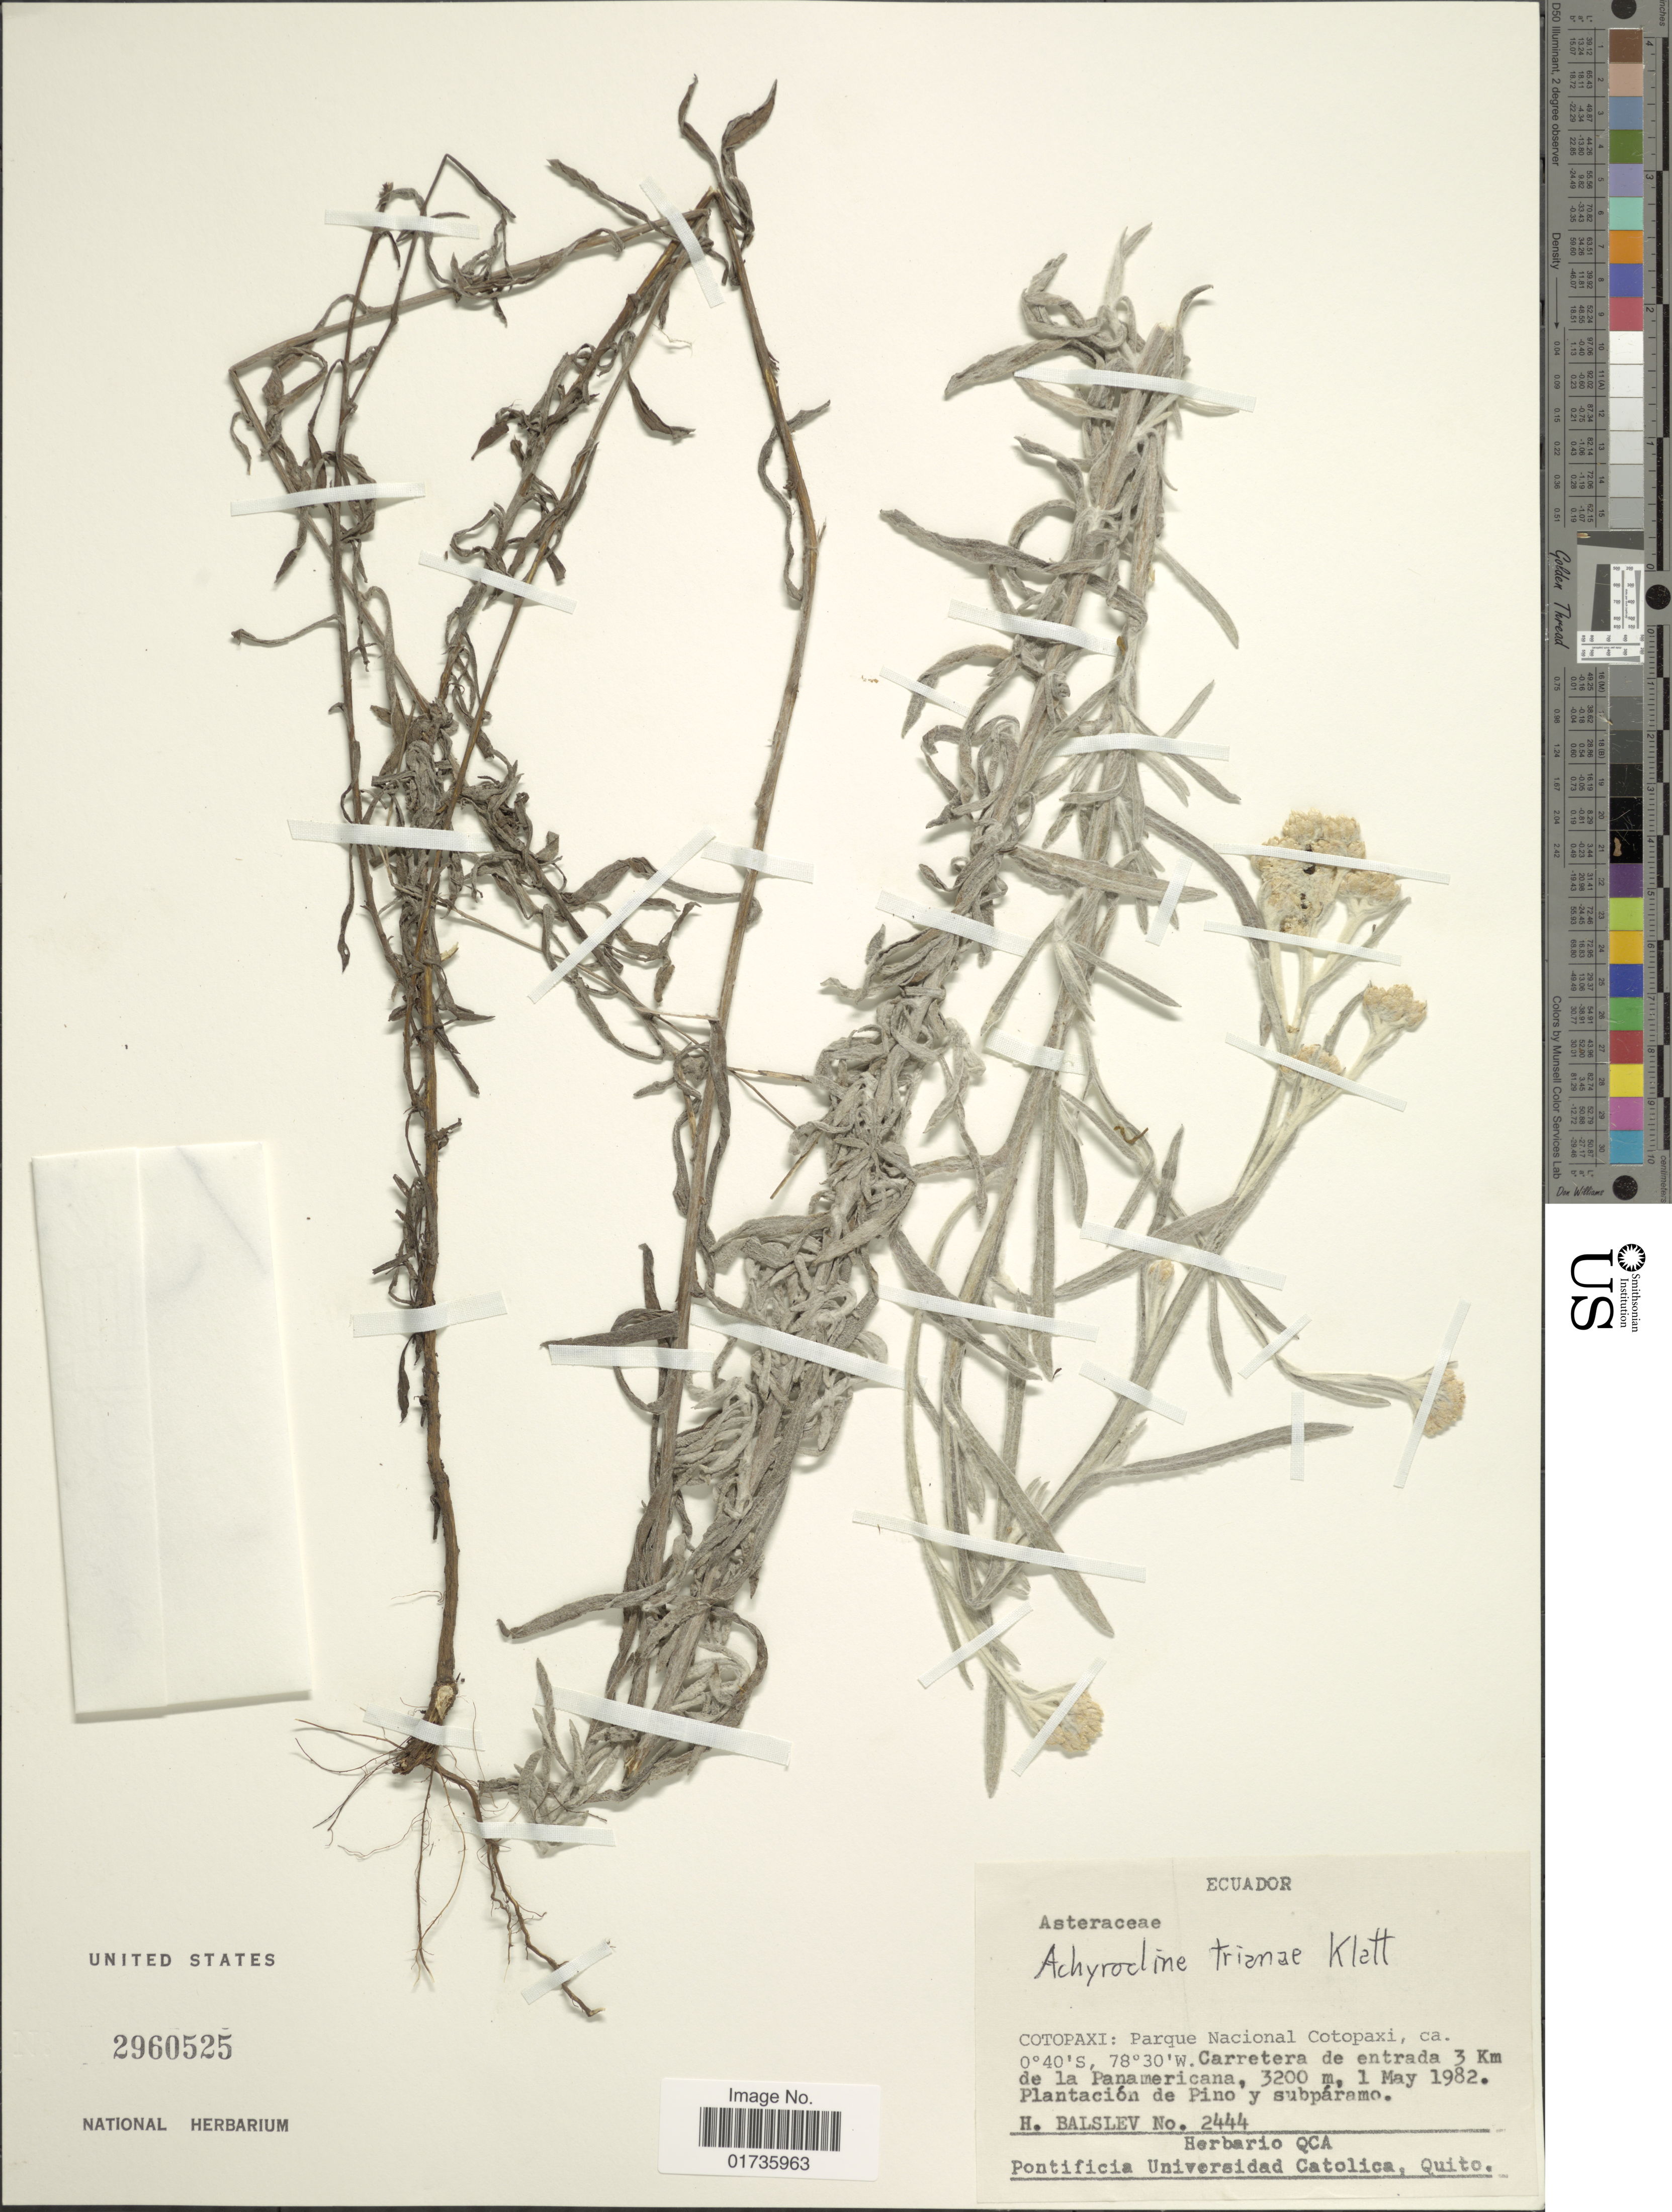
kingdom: Plantae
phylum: Tracheophyta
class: Magnoliopsida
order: Asterales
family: Asteraceae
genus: Achyrocline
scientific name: Achyrocline trianae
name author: Klatt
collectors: H. Balslev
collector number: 2444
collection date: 1982-05-01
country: Ecuador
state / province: Cotopaxi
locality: Parque Nacional Cotopaxi, Carretera de entrada 3 km de la Panamericana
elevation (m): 3200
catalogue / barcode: US 2960525